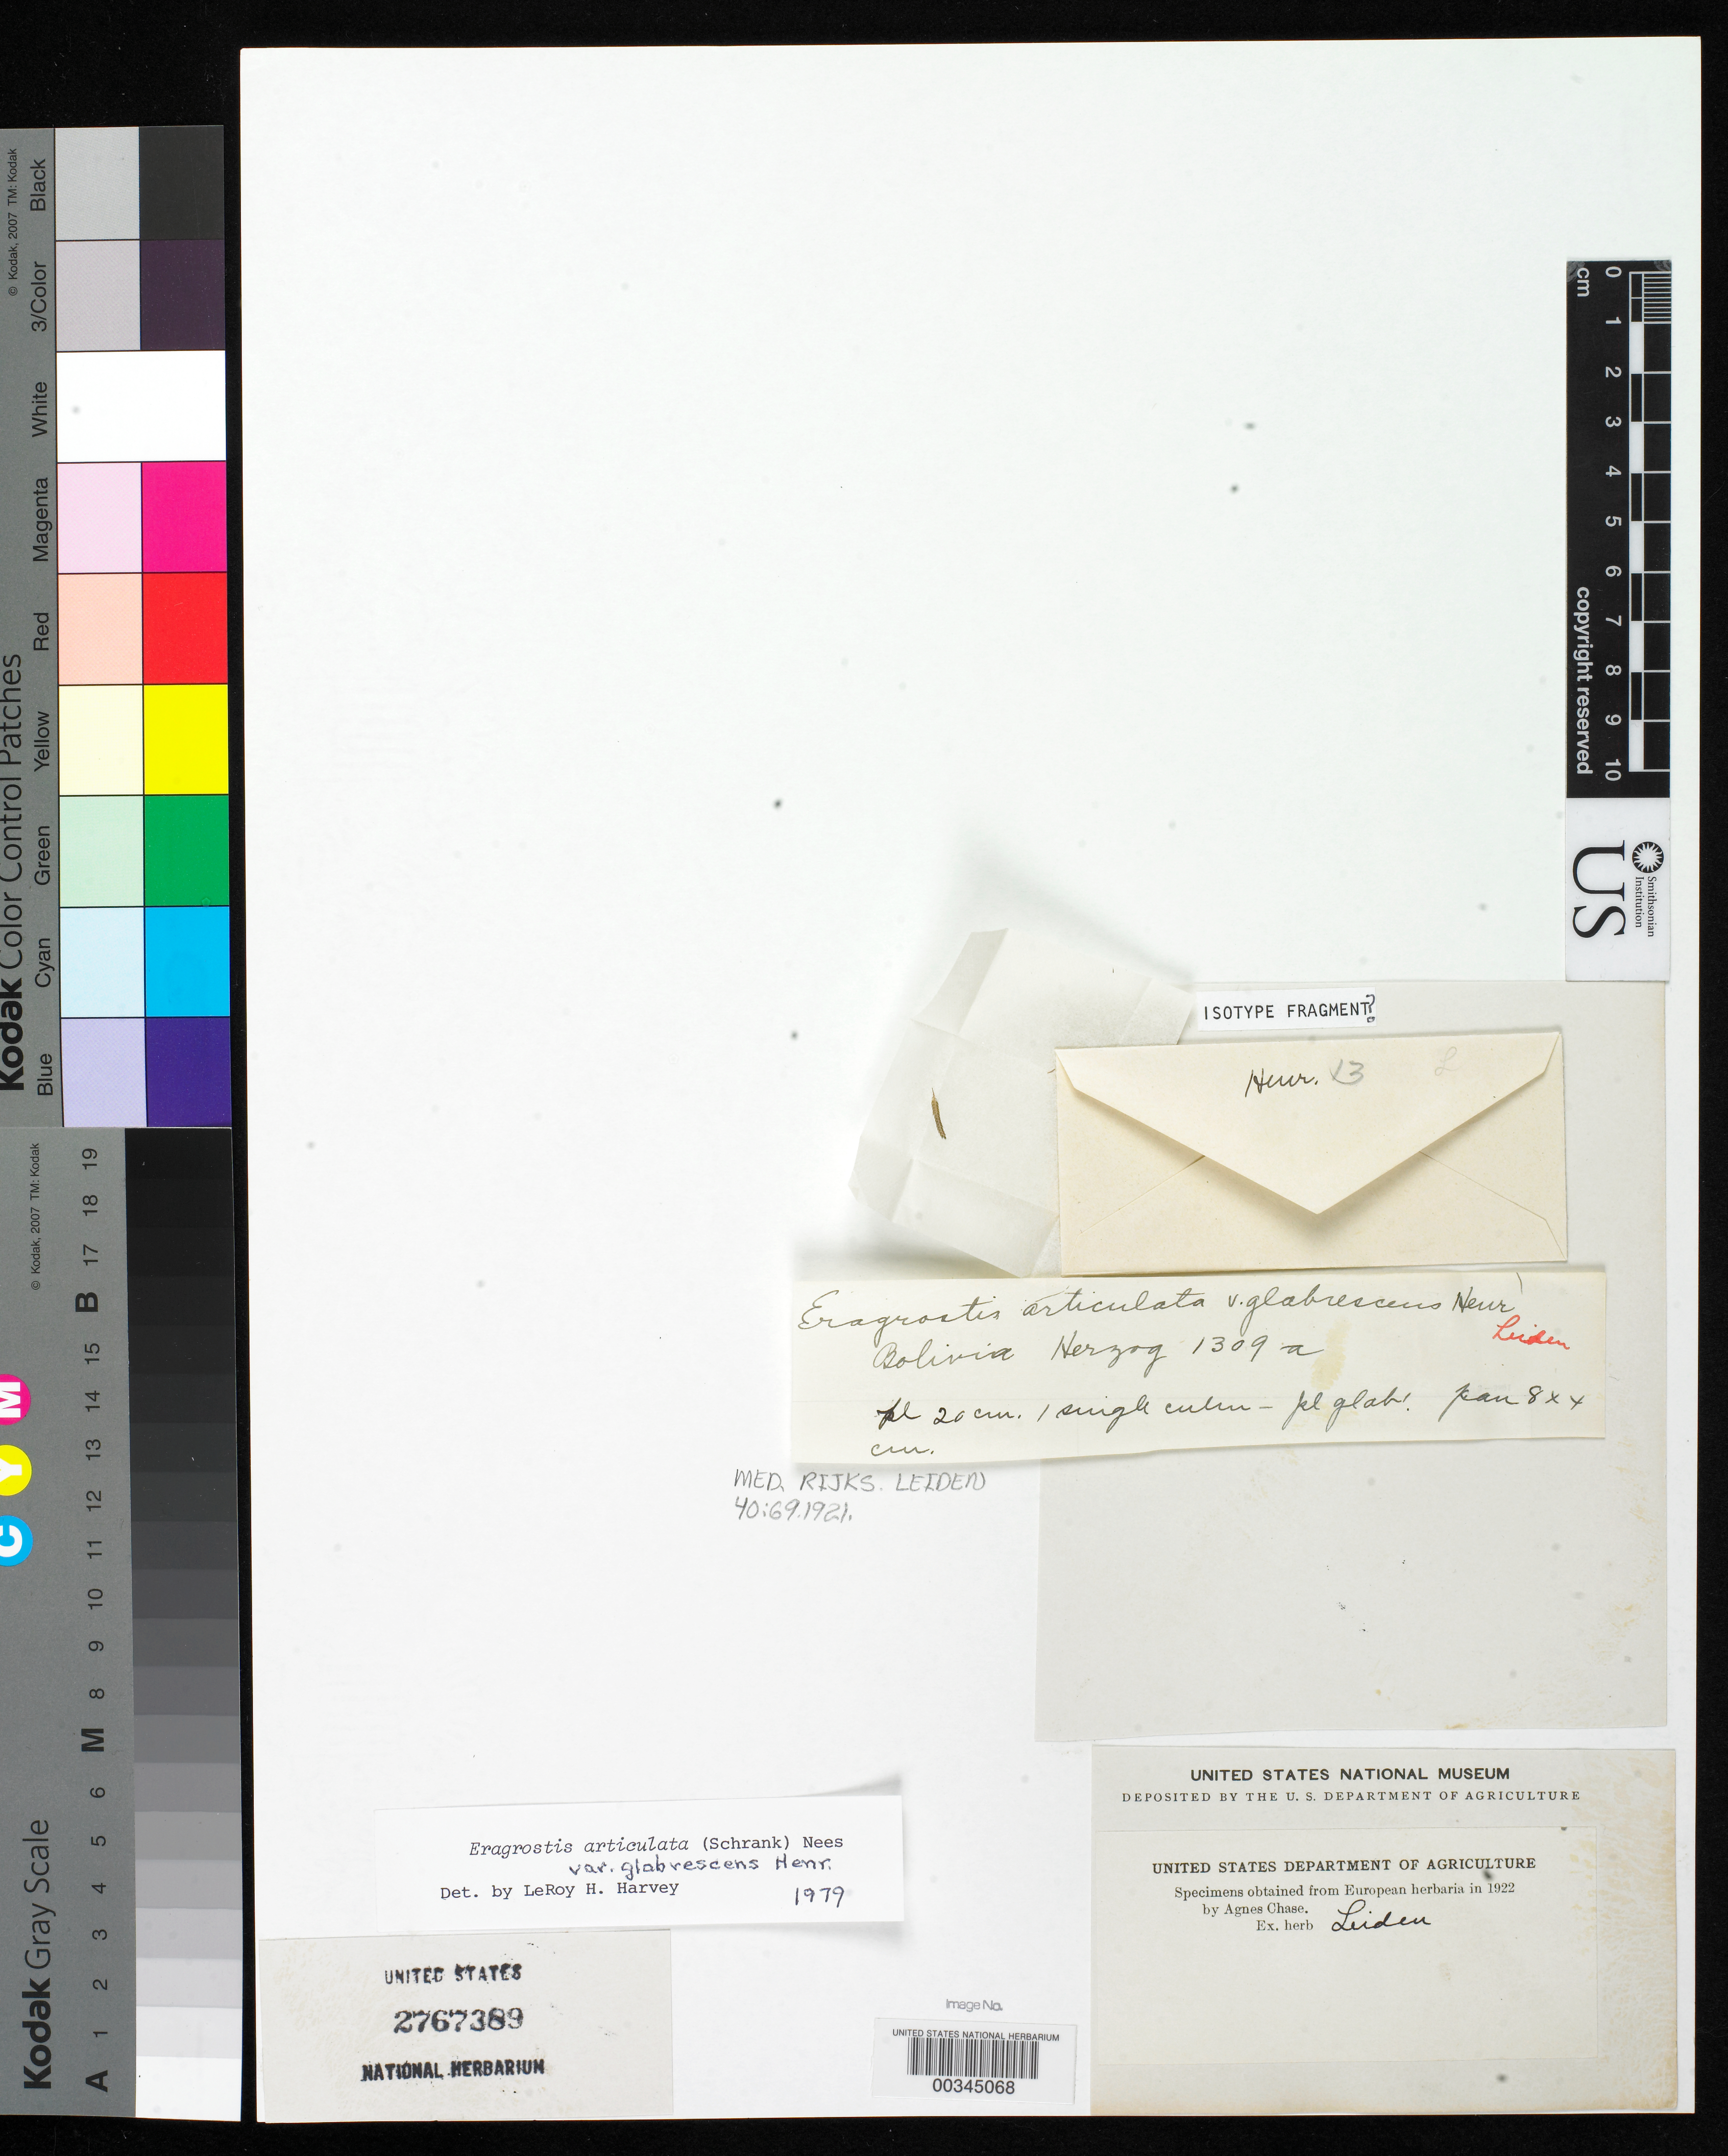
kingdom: Plantae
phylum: Tracheophyta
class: Liliopsida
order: Poales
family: Poaceae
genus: Eragrostis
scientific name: Eragrostis articulata var. glabrescens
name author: Henr.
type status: Type Fragment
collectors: T. K. J. Herzog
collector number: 1309a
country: Bolivia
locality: Mapiri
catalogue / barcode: US 2767389